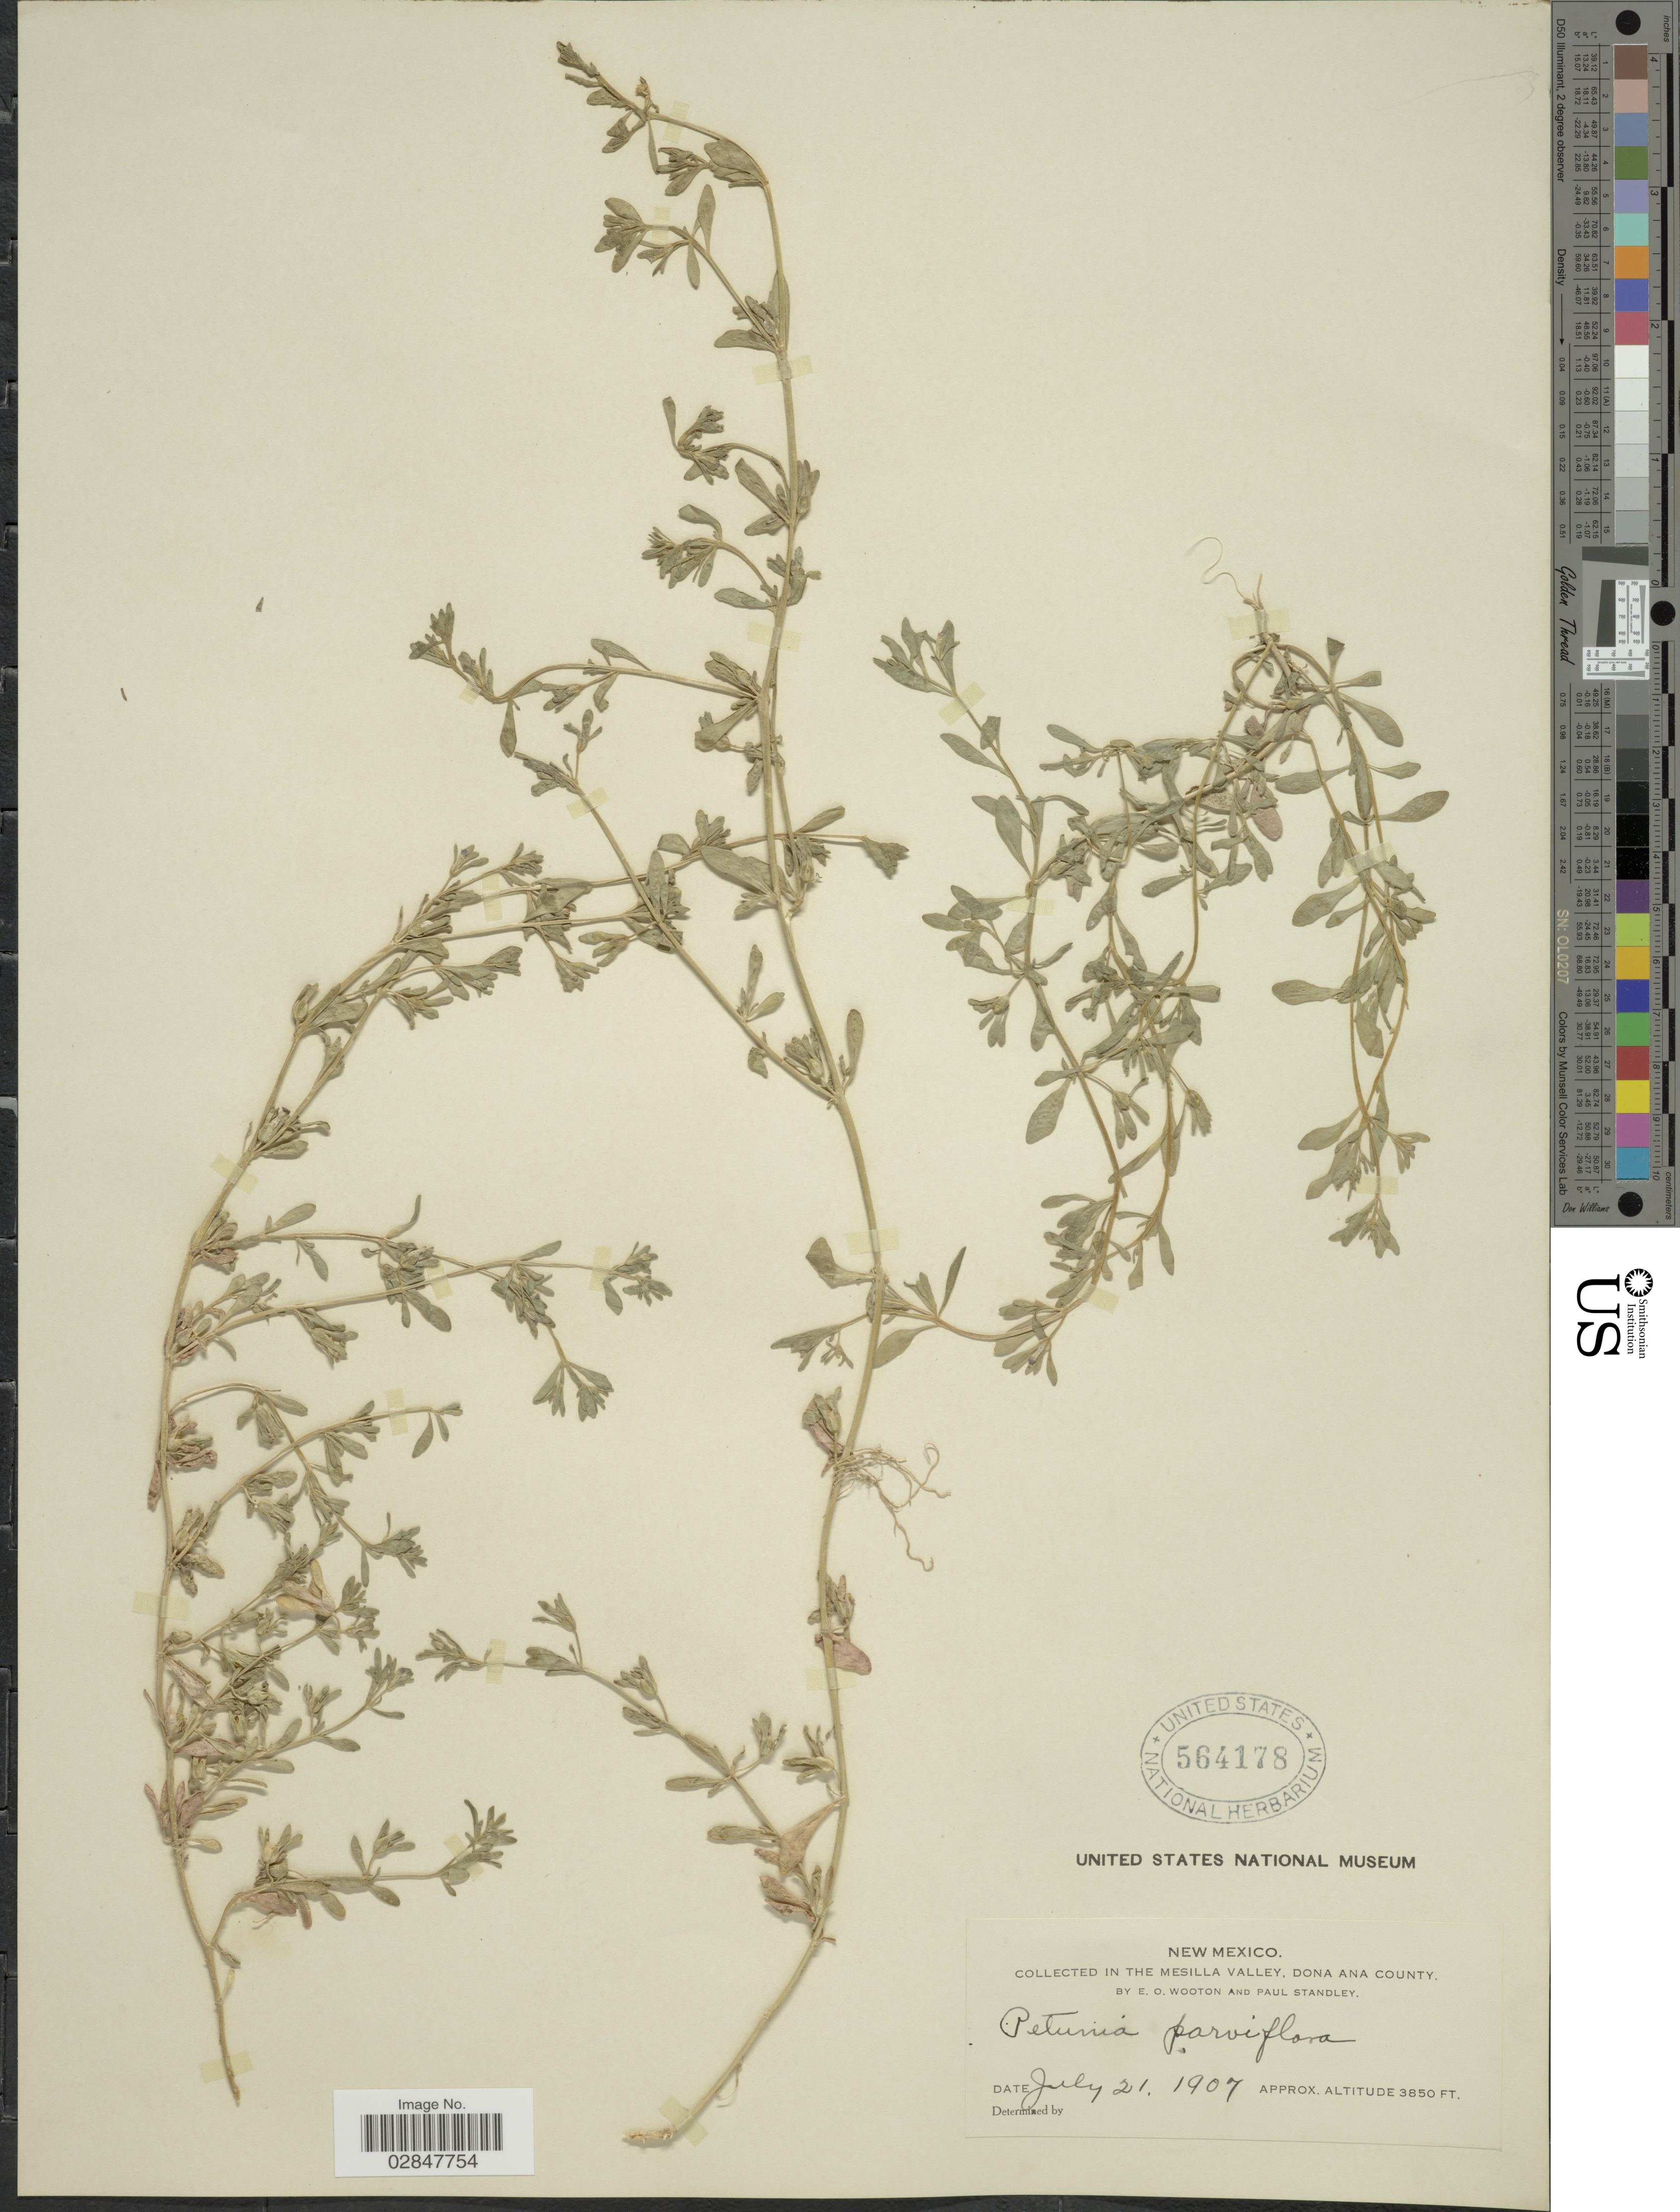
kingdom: Plantae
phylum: Tracheophyta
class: Magnoliopsida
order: Solanales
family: Solanaceae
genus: Petunia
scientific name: Petunia parviflora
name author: Juss.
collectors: E. O. Wooton & P. C. Standley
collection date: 1907-07-21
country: United States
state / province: New Mexico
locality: Mesilla Valley, Dona Ana County.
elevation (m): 1173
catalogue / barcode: US 564178